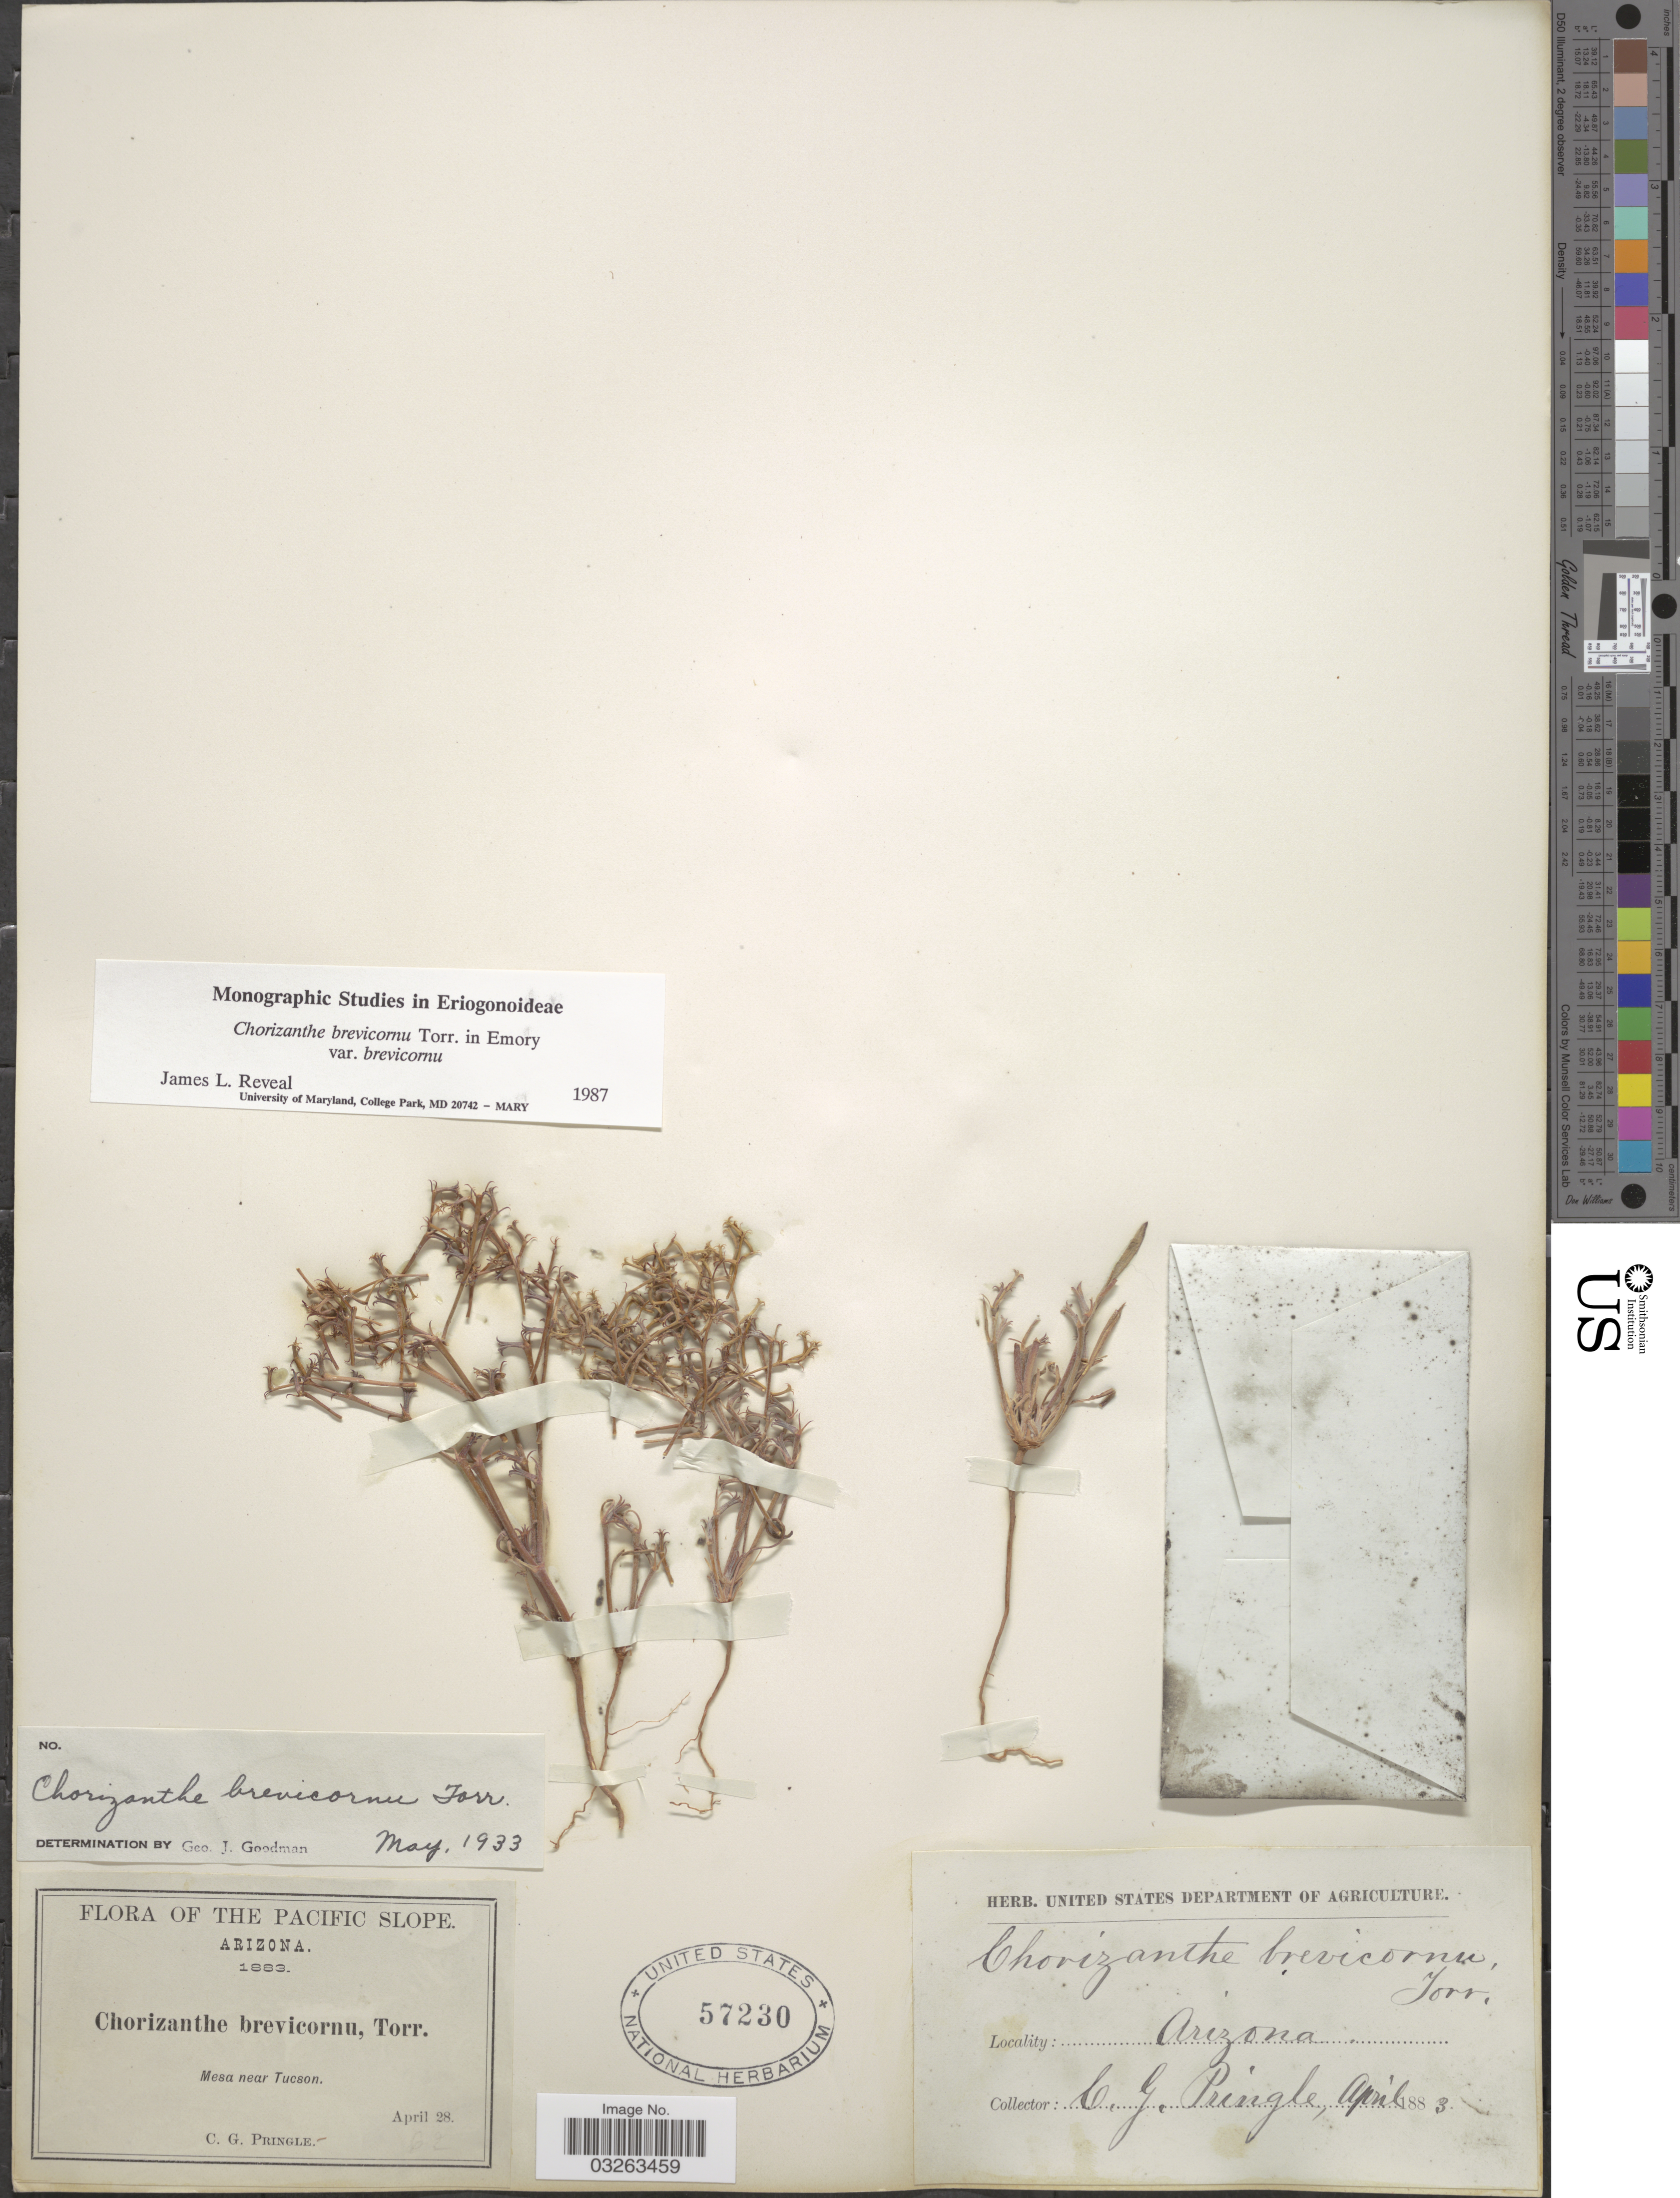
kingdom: Plantae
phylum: Tracheophyta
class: Magnoliopsida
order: Caryophyllales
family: Polygonaceae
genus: Chorizanthe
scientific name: Chorizanthe brevicornu var. brevicornu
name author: Torr.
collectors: C. G. Pringle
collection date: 1883-04-28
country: United States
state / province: Arizona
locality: The Pacific Slope. Mesa near Tucson.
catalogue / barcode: US 57230